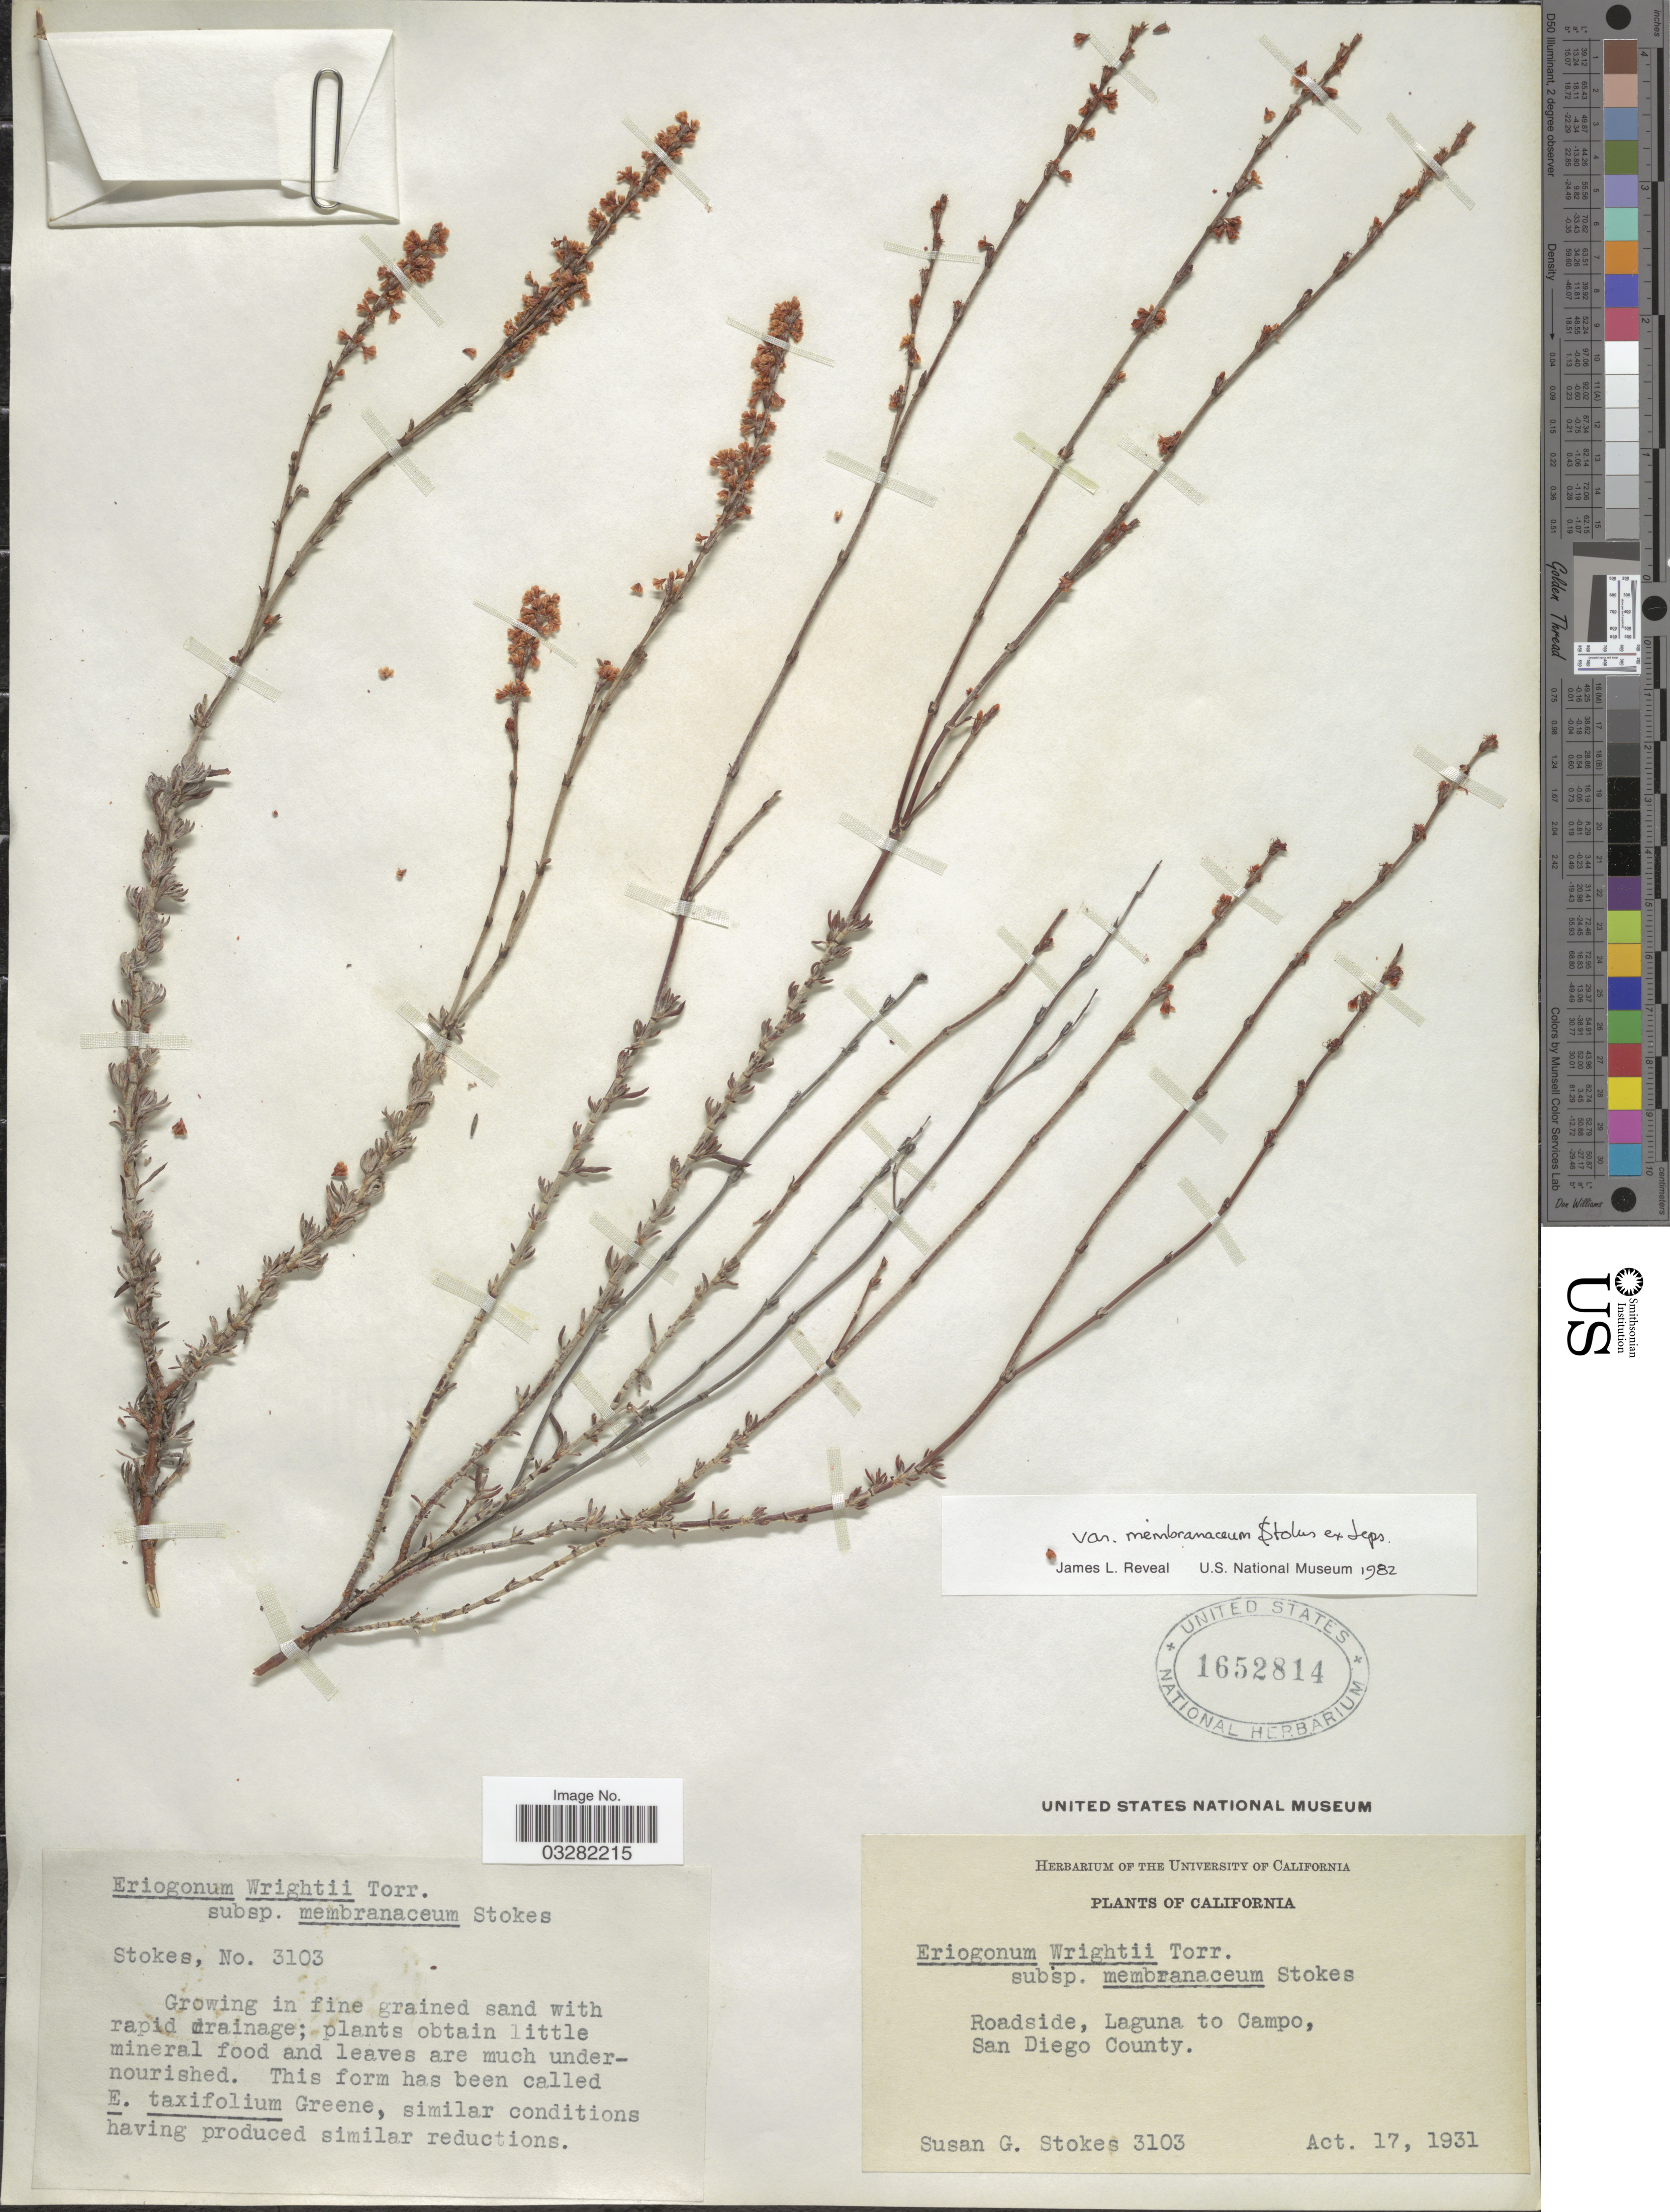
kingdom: Plantae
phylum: Tracheophyta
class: Magnoliopsida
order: Caryophyllales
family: Polygonaceae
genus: Eriogonum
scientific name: Eriogonum wrightii var. membranaceum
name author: S. Stokes ex Jeps.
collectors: S. G. Stokes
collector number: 3103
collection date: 1931-10-17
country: United States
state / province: California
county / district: San Diego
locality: Roadside, Laguna to Campo, San Diego County.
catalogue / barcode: US 1652814